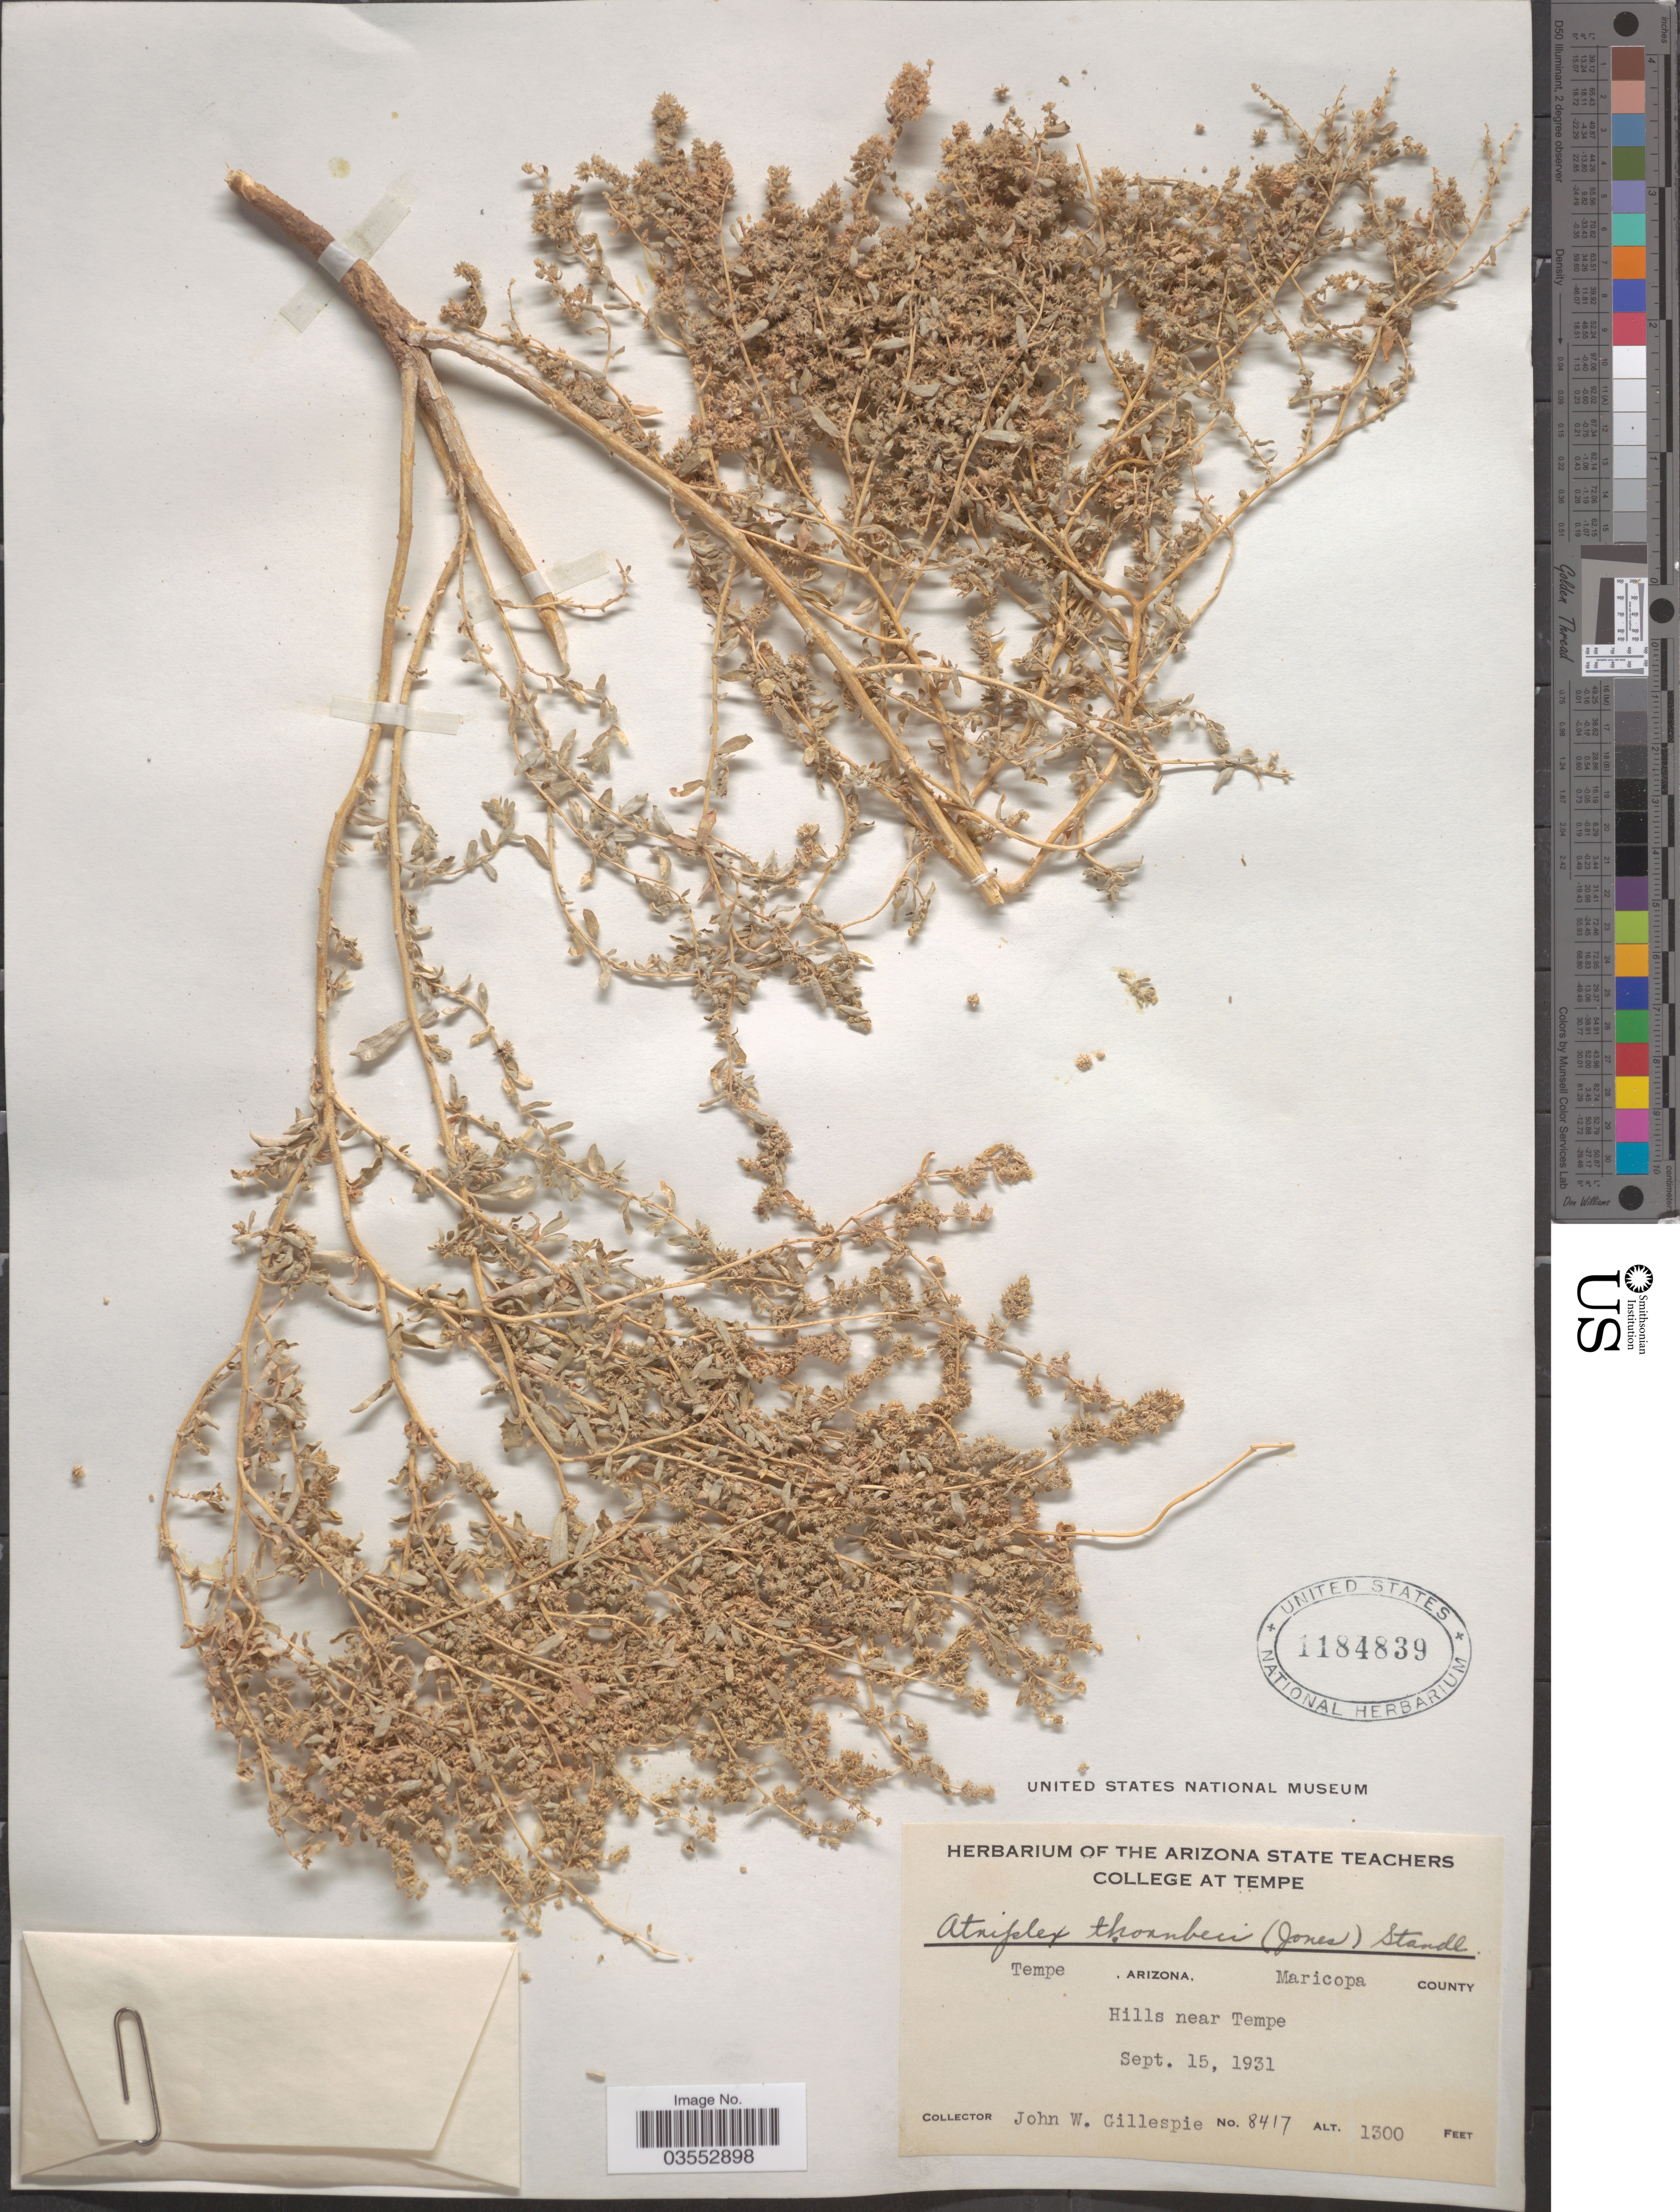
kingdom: Plantae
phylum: Tracheophyta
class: Magnoliopsida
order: Caryophyllales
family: Amaranthaceae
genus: Atriplex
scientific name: Atriplex thornberi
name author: (M.E. Jones) Standl.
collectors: J. W. Gillespie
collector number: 8417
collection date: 1931-09-15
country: United States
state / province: Arizona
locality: Tempe. Maricopa County. Hills near Tempe.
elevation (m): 396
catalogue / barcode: US 1184839